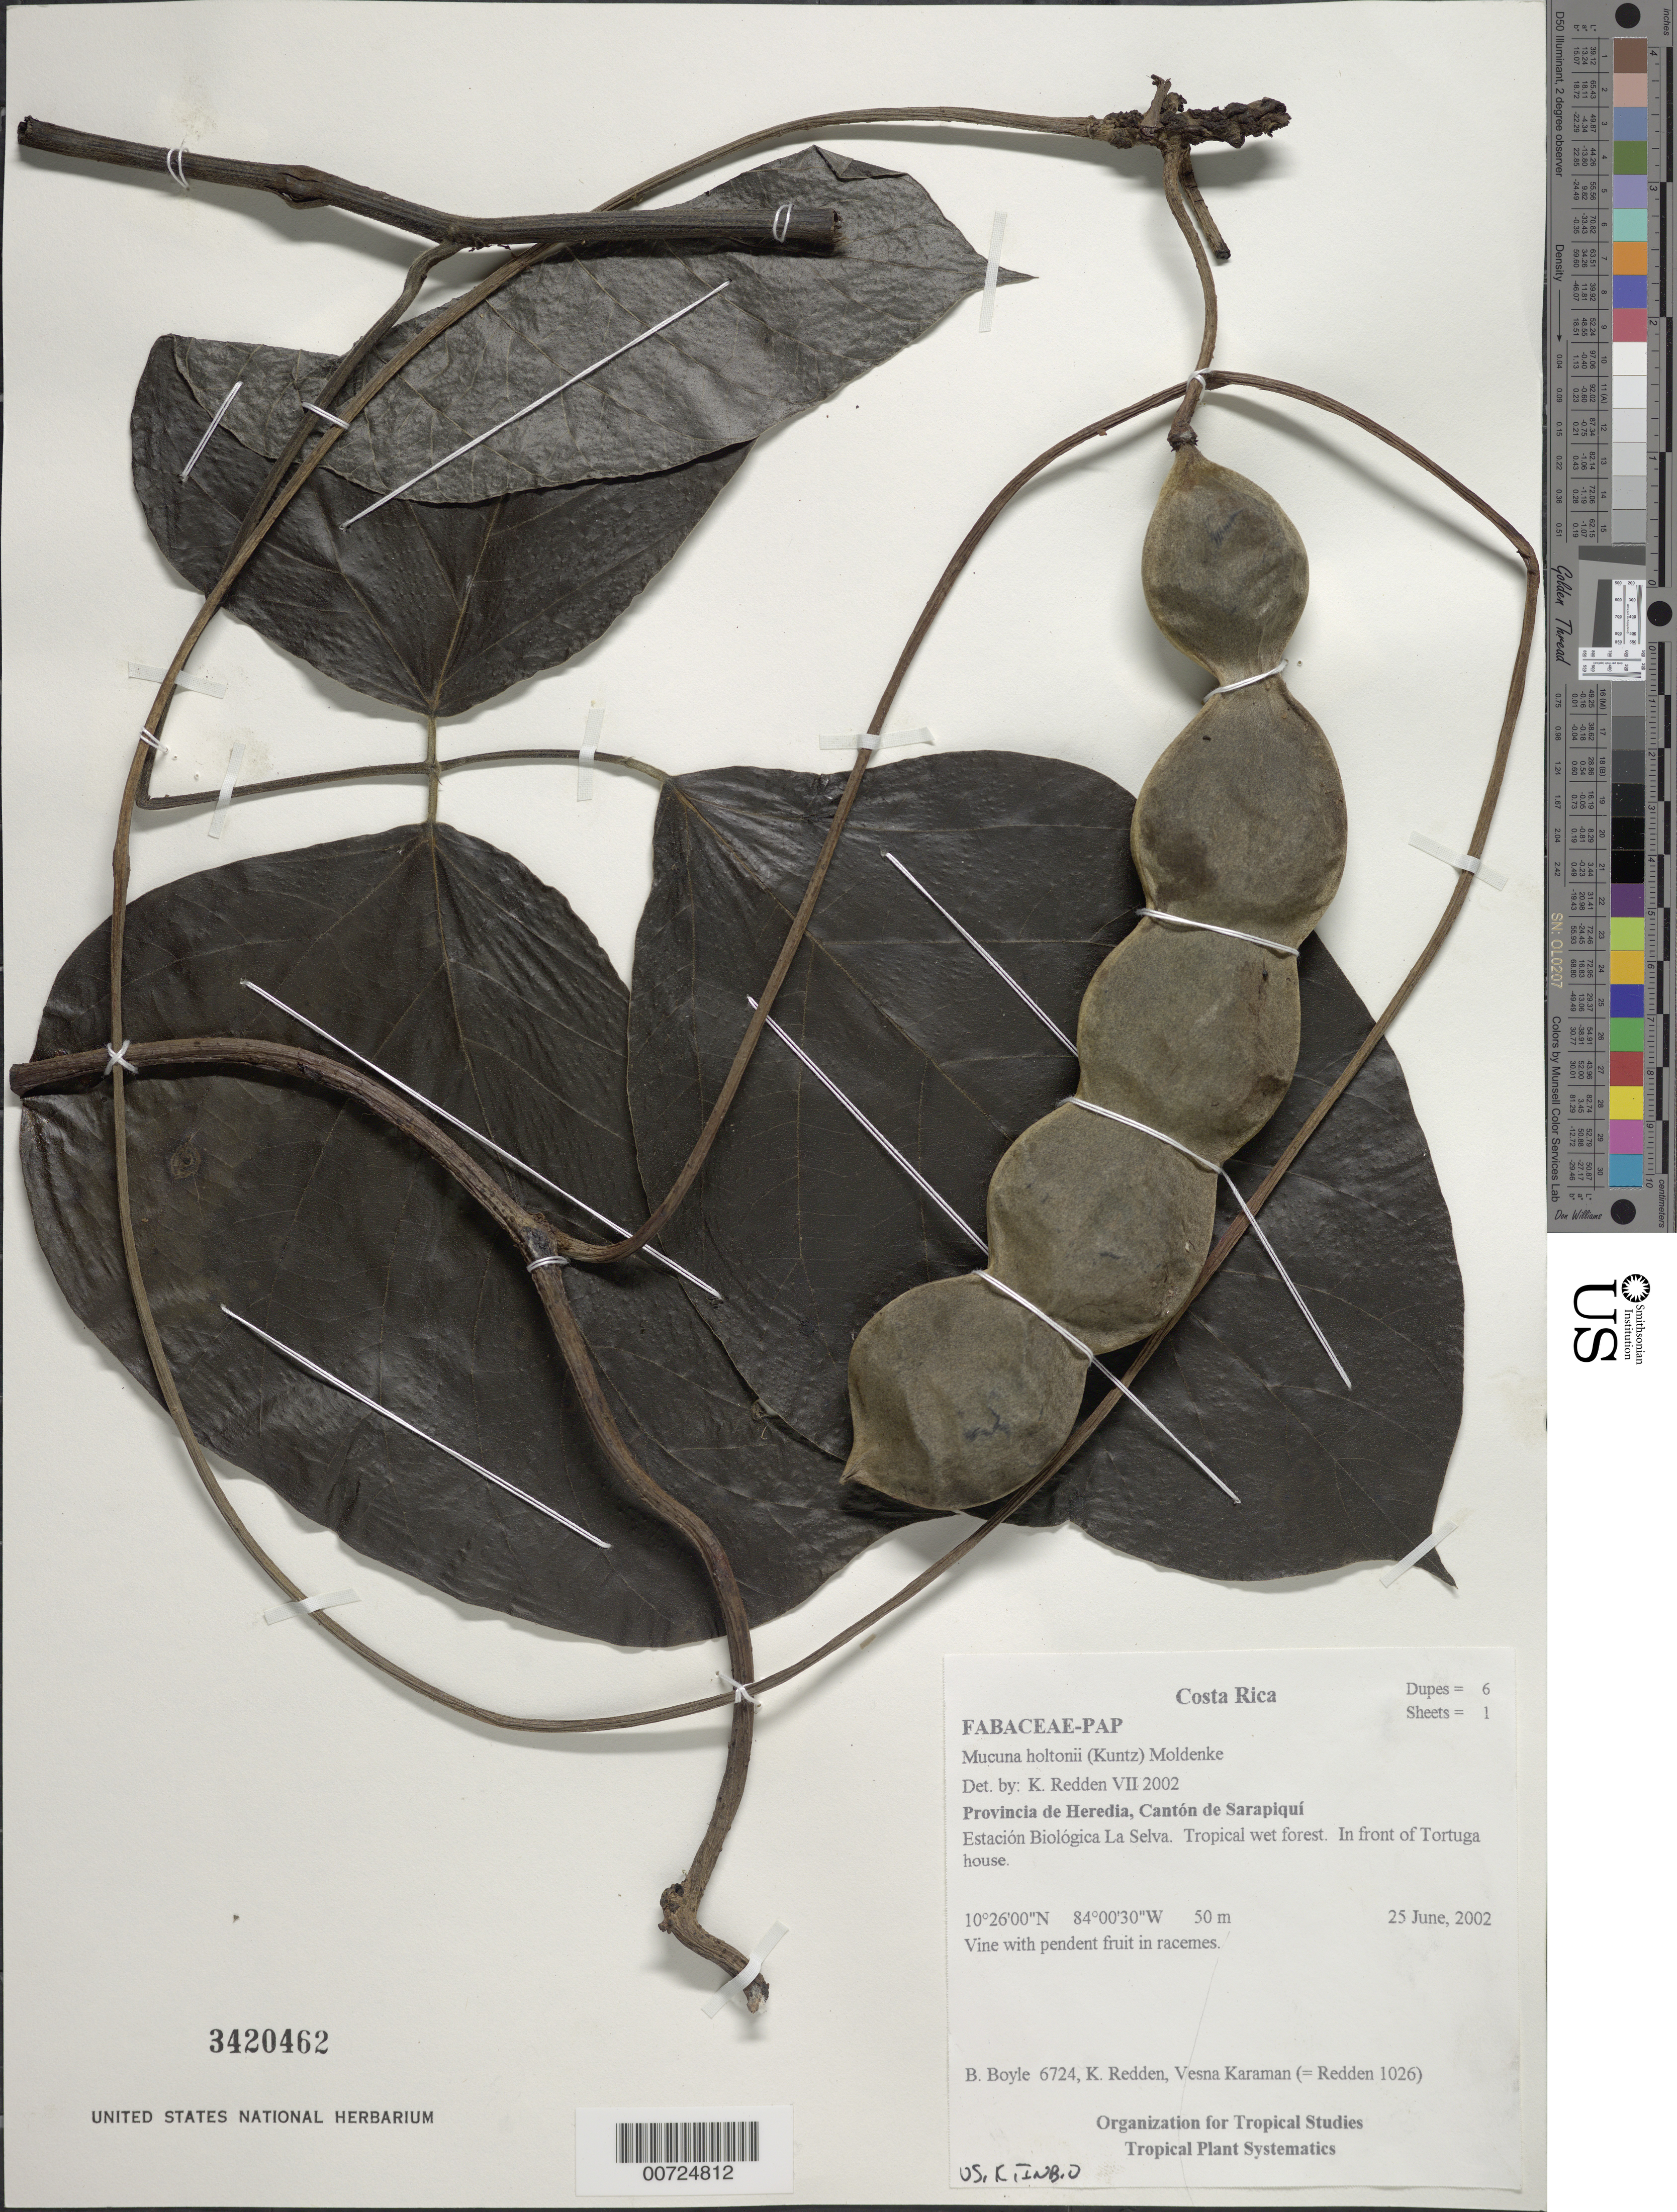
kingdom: Plantae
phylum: Tracheophyta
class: Magnoliopsida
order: Fabales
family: Fabaceae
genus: Mucuna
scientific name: Mucuna holtonii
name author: (Kuntze) Moldenke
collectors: B. Boyle, K. M. Redden & V. Karaman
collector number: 6724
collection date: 2002-06-25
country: Costa Rica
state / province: Heredia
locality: Cantón de Sarapiquí, Estación Biológica La Selva. Tropical wet forest. In front of Tortuga house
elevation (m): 50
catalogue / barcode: US 3420462